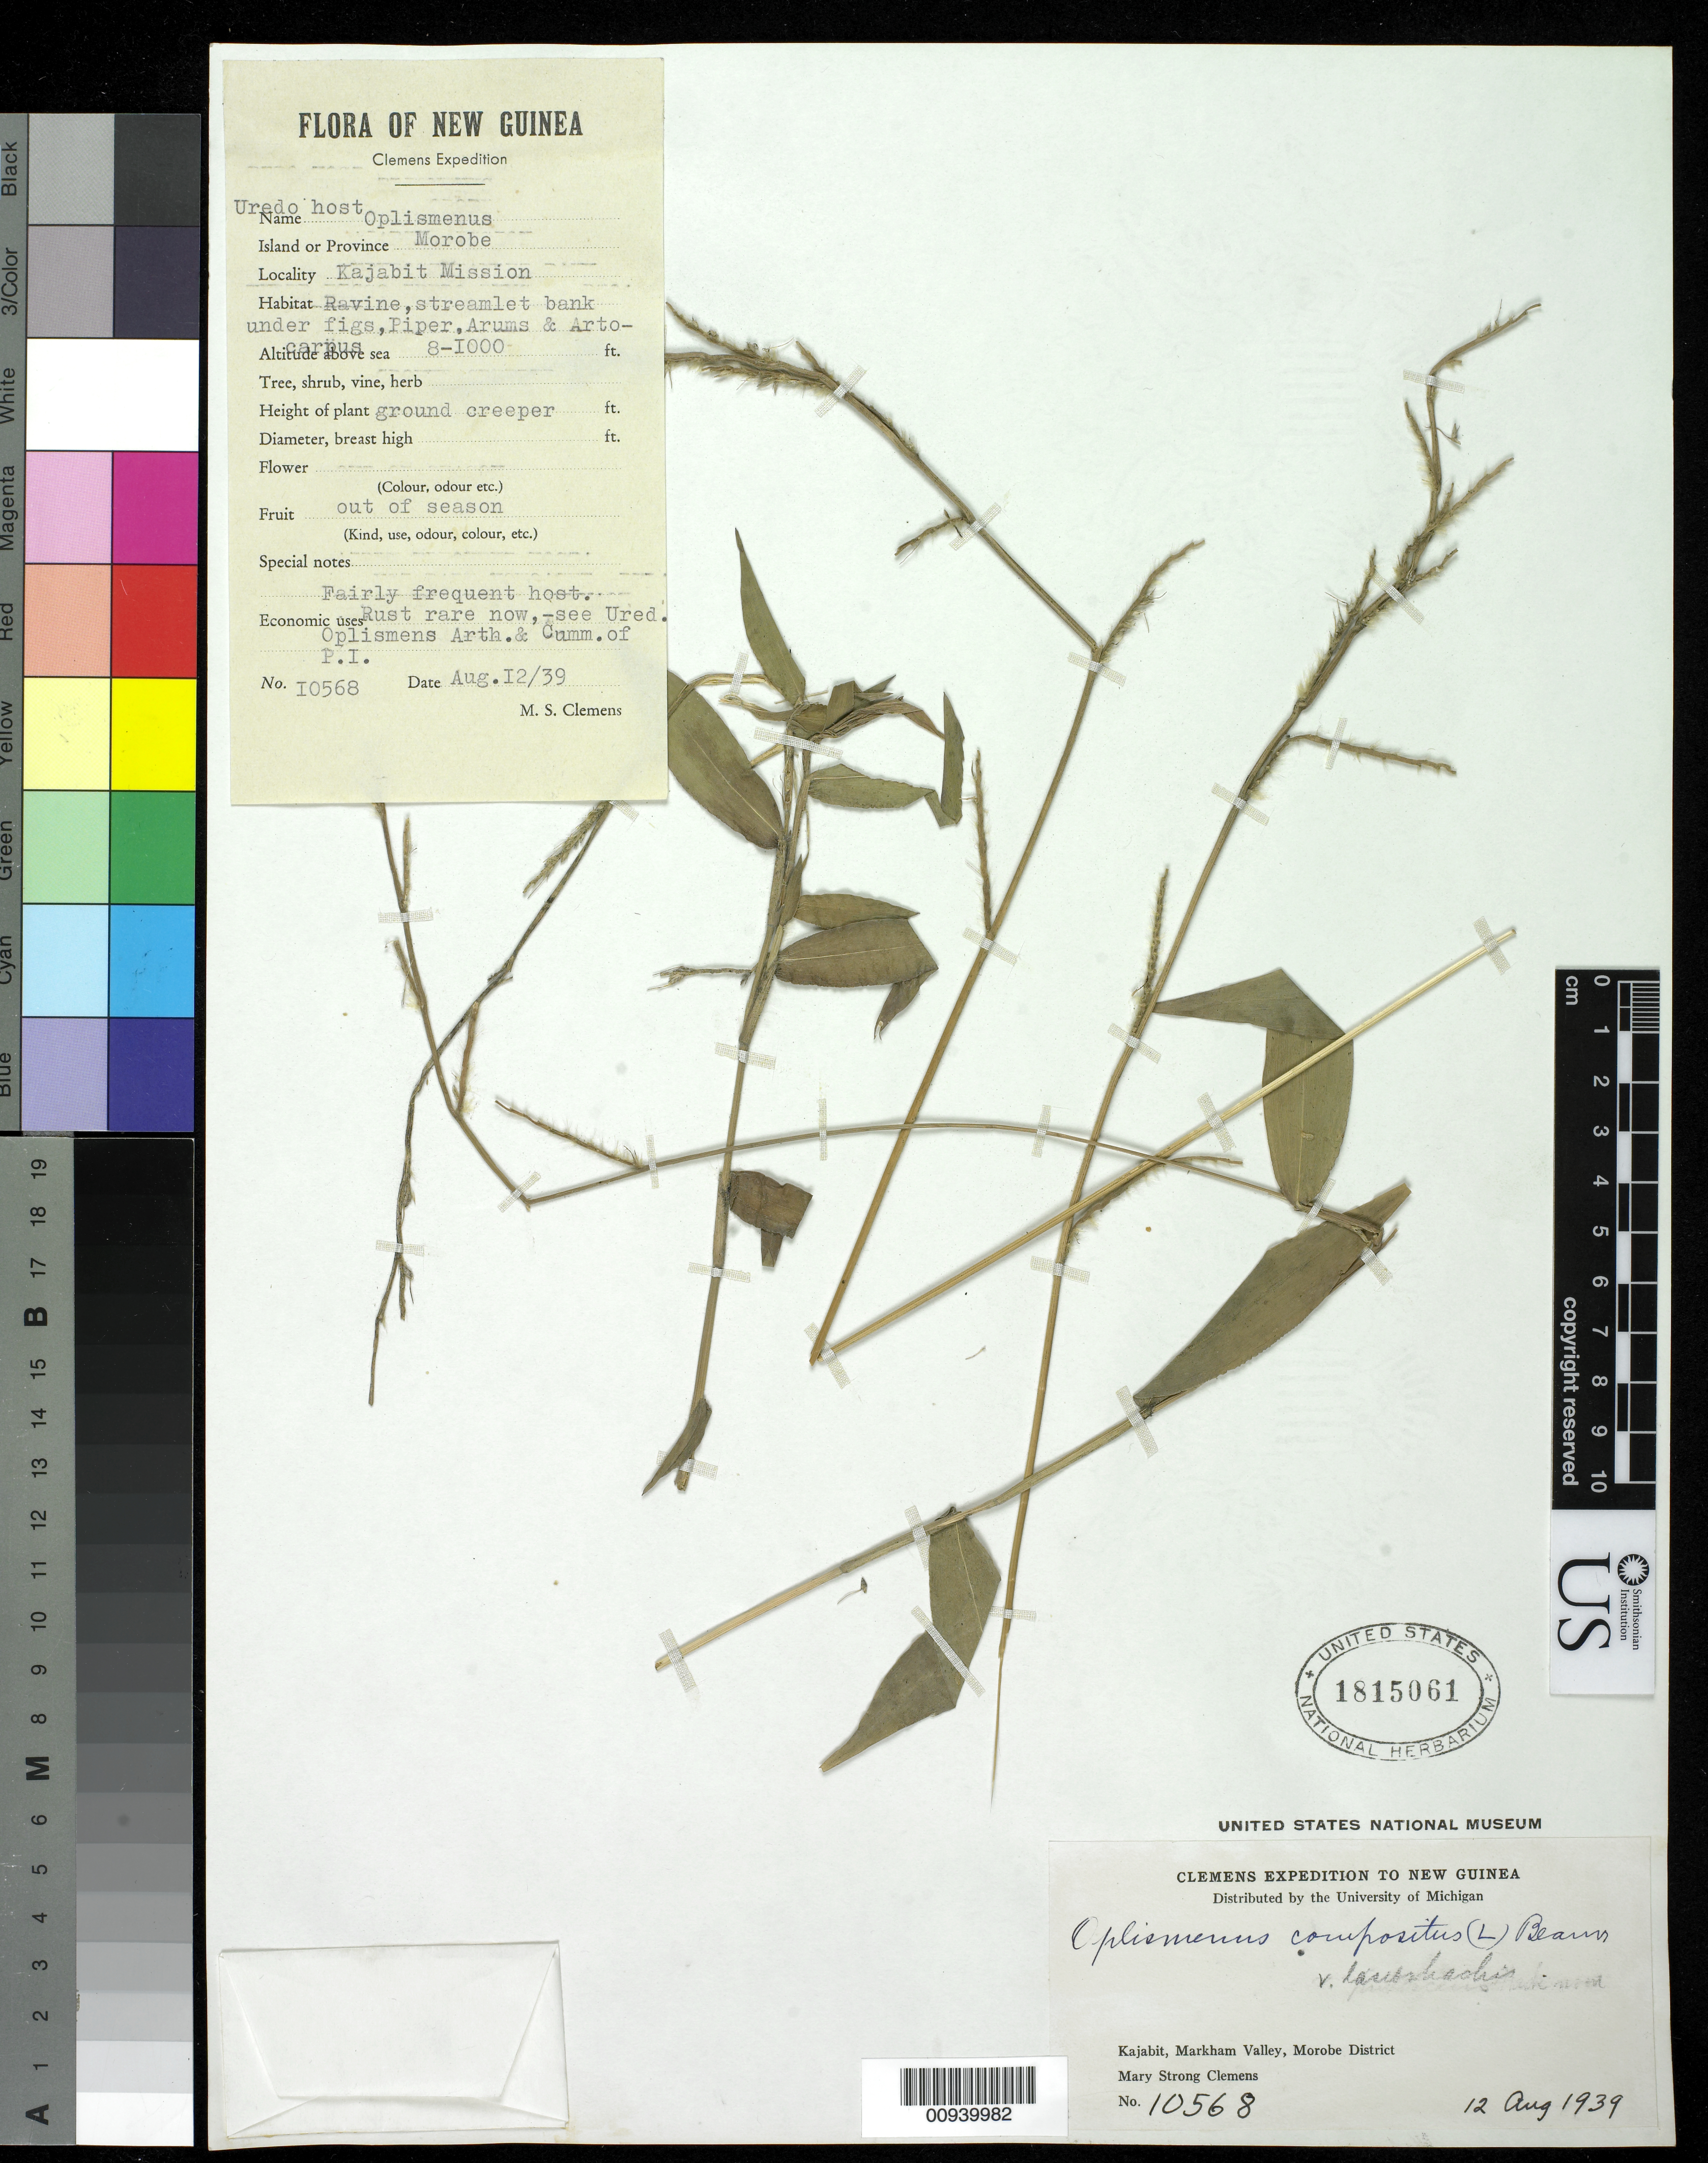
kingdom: Plantae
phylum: Tracheophyta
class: Liliopsida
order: Poales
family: Poaceae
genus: Oplismenus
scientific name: Oplismenus compositus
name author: (L.) P. Beauv.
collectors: M. S. Clemens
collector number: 10568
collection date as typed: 12 Aug 1939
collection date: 1939-08-12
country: Papua New Guinea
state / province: Morobe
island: New Guinea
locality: Kajabit, Markham Valley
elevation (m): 2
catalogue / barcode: US 1815061